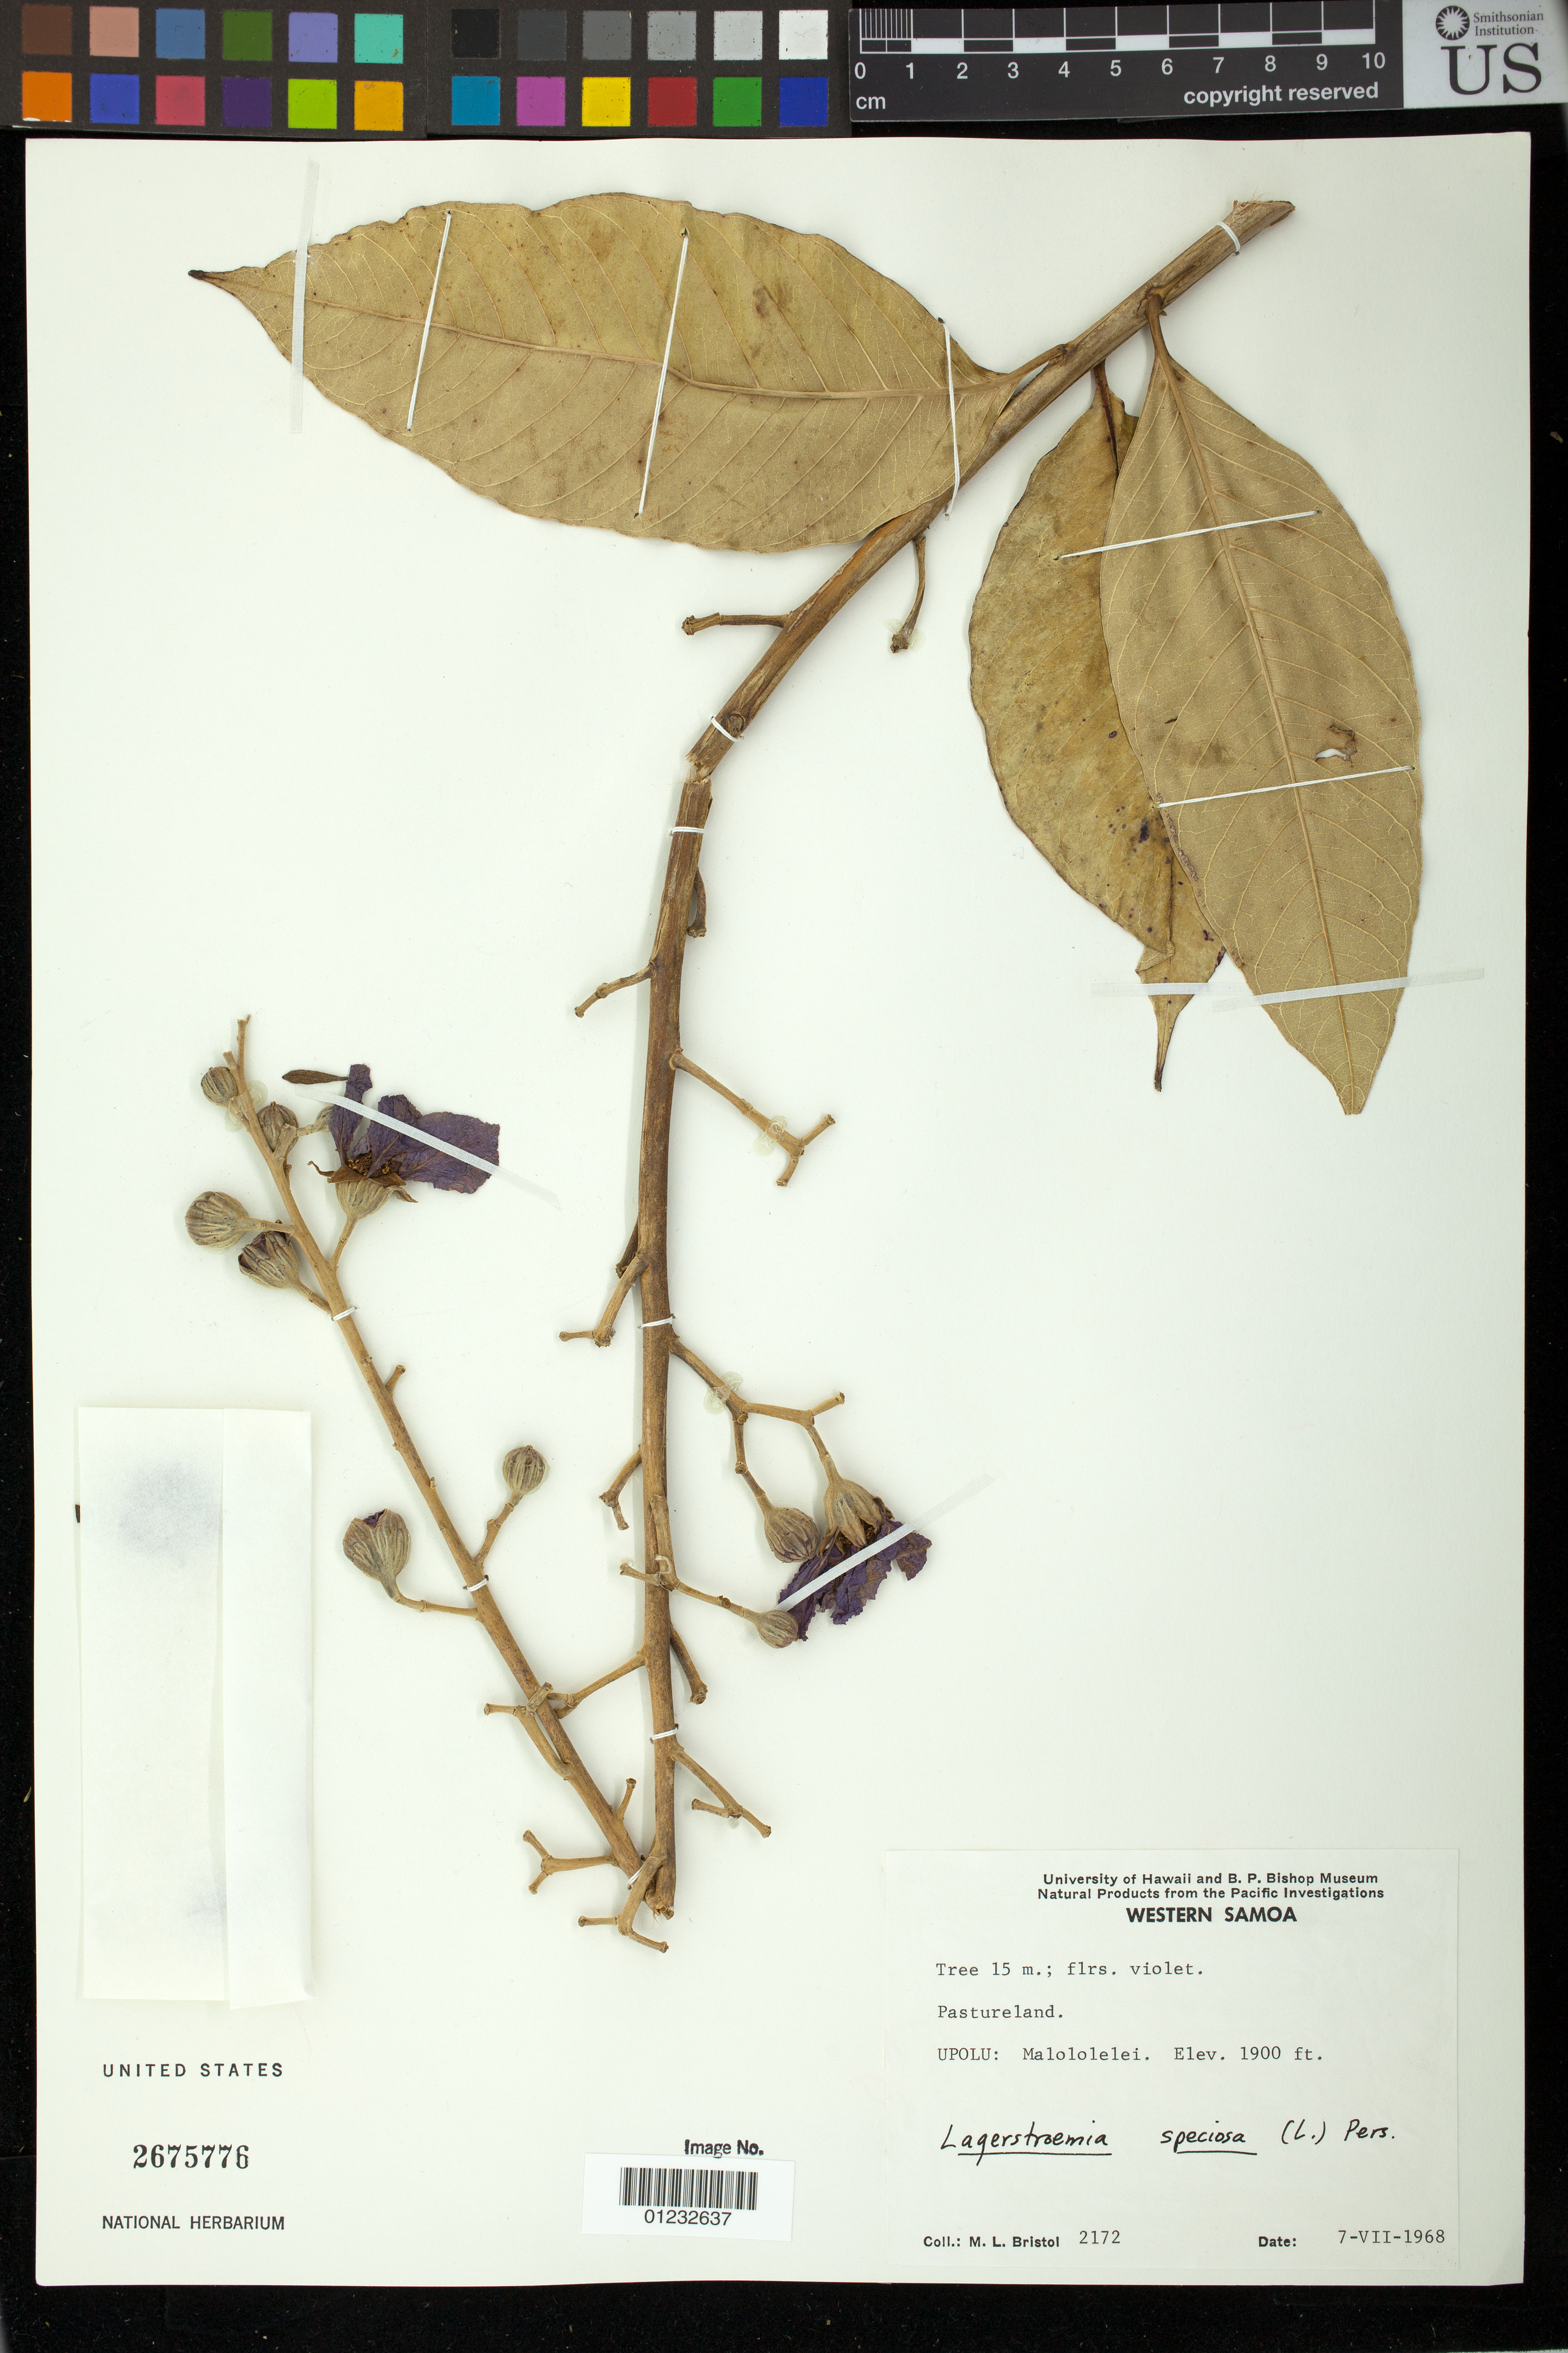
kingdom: Plantae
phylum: Tracheophyta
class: Magnoliopsida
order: Myrtales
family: Lythraceae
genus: Lagerstroemia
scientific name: Lagerstroemia speciosa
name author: (L.) Pers.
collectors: M. L. Bristol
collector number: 2172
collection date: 1968-07-07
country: Samoa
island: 'Upolu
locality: Malololelei.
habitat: Pastureland.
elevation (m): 579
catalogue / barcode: US 2675776